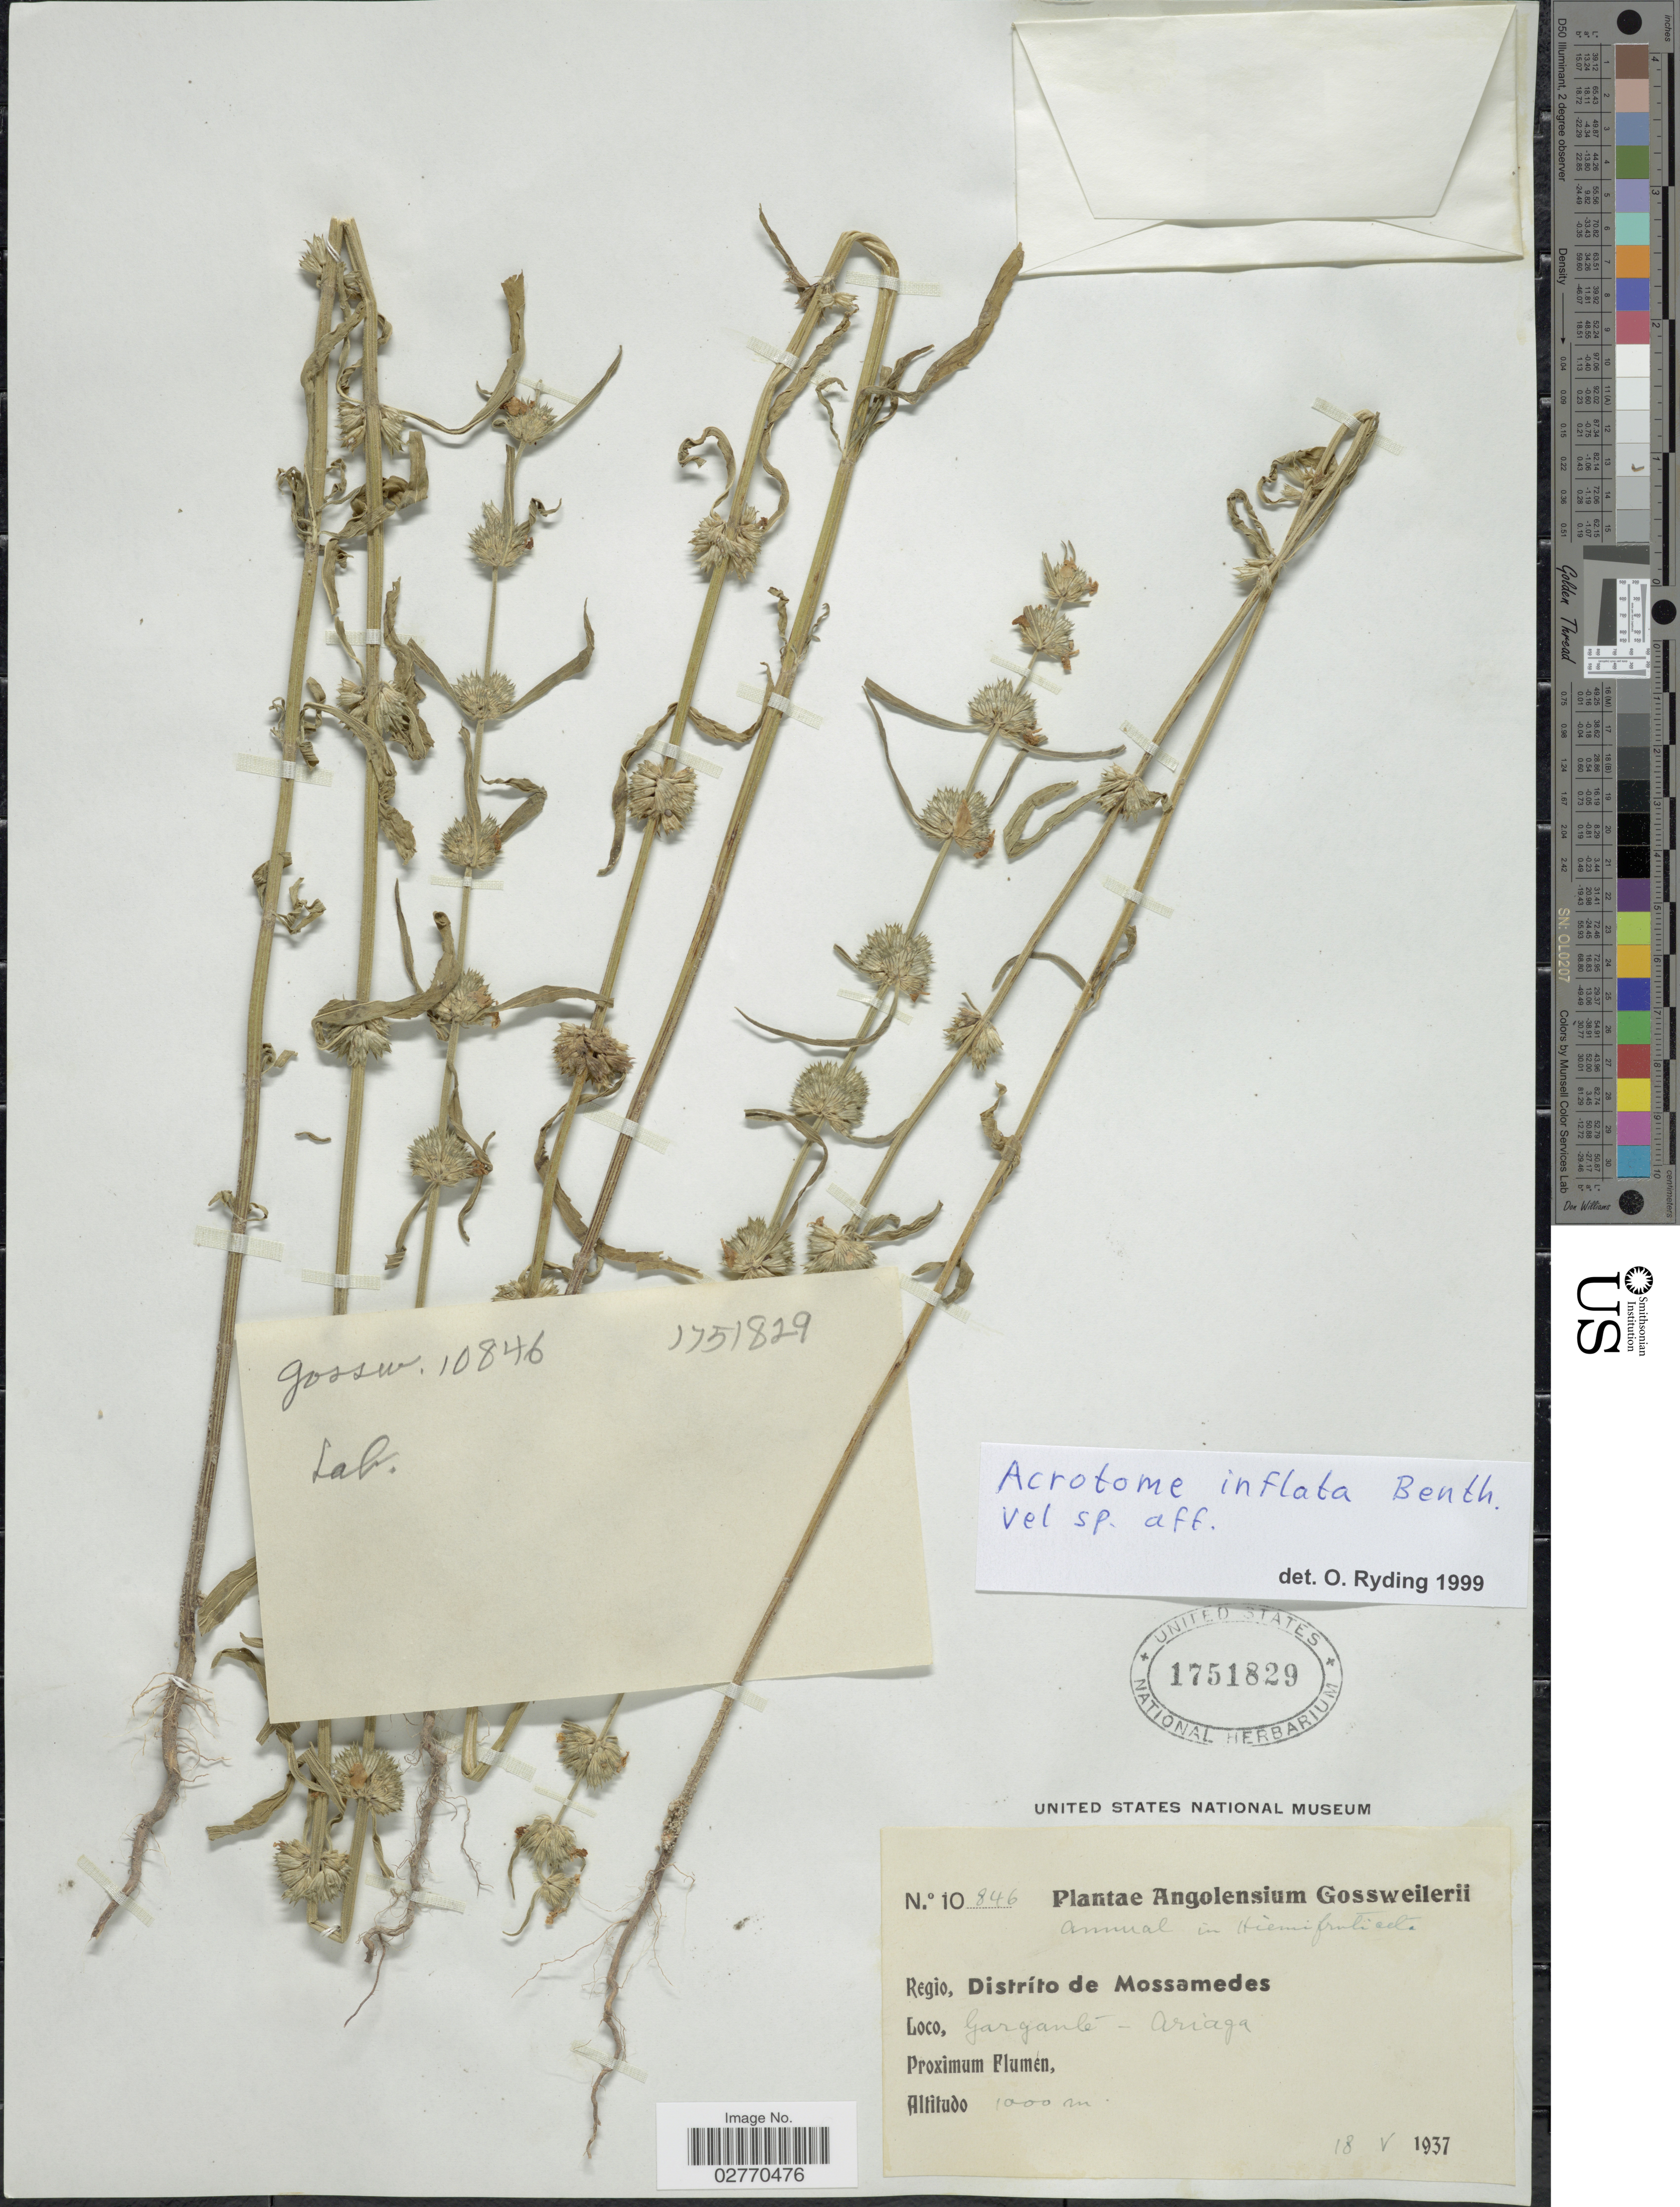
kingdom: Plantae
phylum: Tracheophyta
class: Magnoliopsida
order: Lamiales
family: Lamiaceae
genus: Acrotome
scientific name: Acrotome inflata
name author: Benth.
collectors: -. Gossweiler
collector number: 10846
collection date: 1937-05-18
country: Angola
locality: Distrito de Mossamedes, Garganlé-Ariaga.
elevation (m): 1000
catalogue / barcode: US 1751829